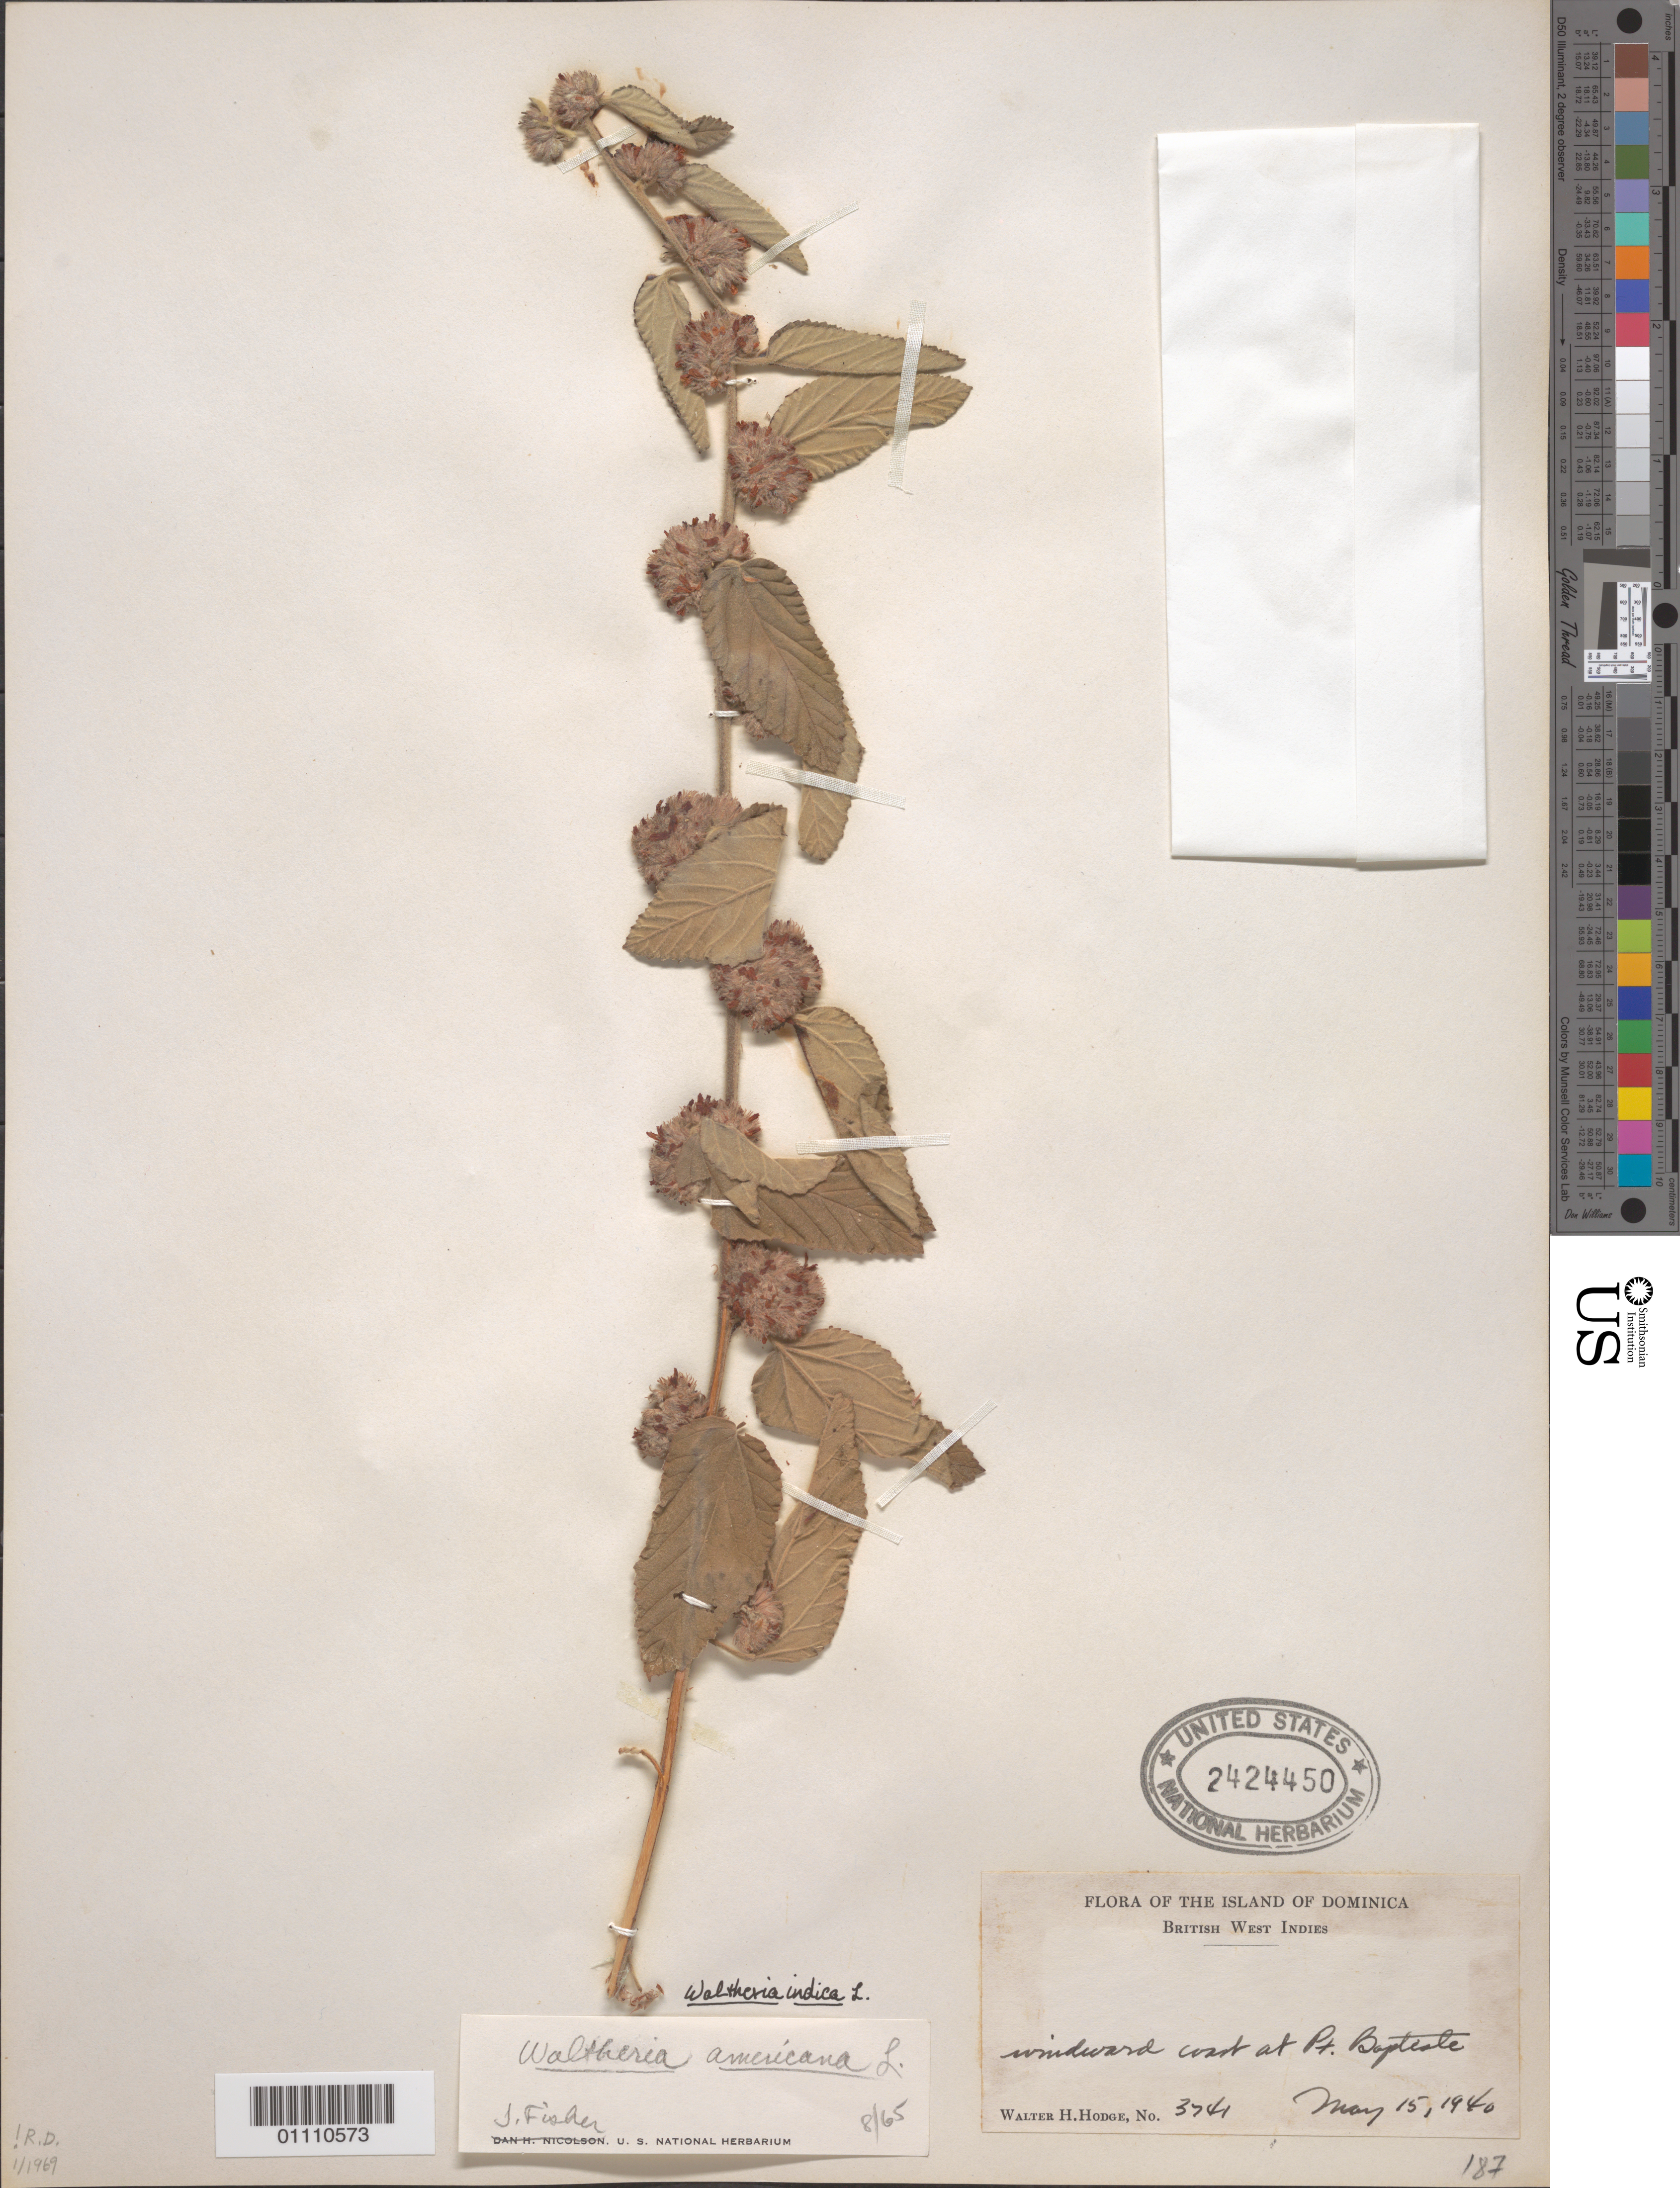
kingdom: Plantae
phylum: Tracheophyta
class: Magnoliopsida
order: Malvales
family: Malvaceae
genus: Waltheria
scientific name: Waltheria indica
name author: L.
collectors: W. Hodge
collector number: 3741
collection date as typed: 15 May 1940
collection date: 1940-05-15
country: Dominica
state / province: St. Andrew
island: Dominica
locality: Windward coast at Pt. Baptiste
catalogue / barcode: US 2424450